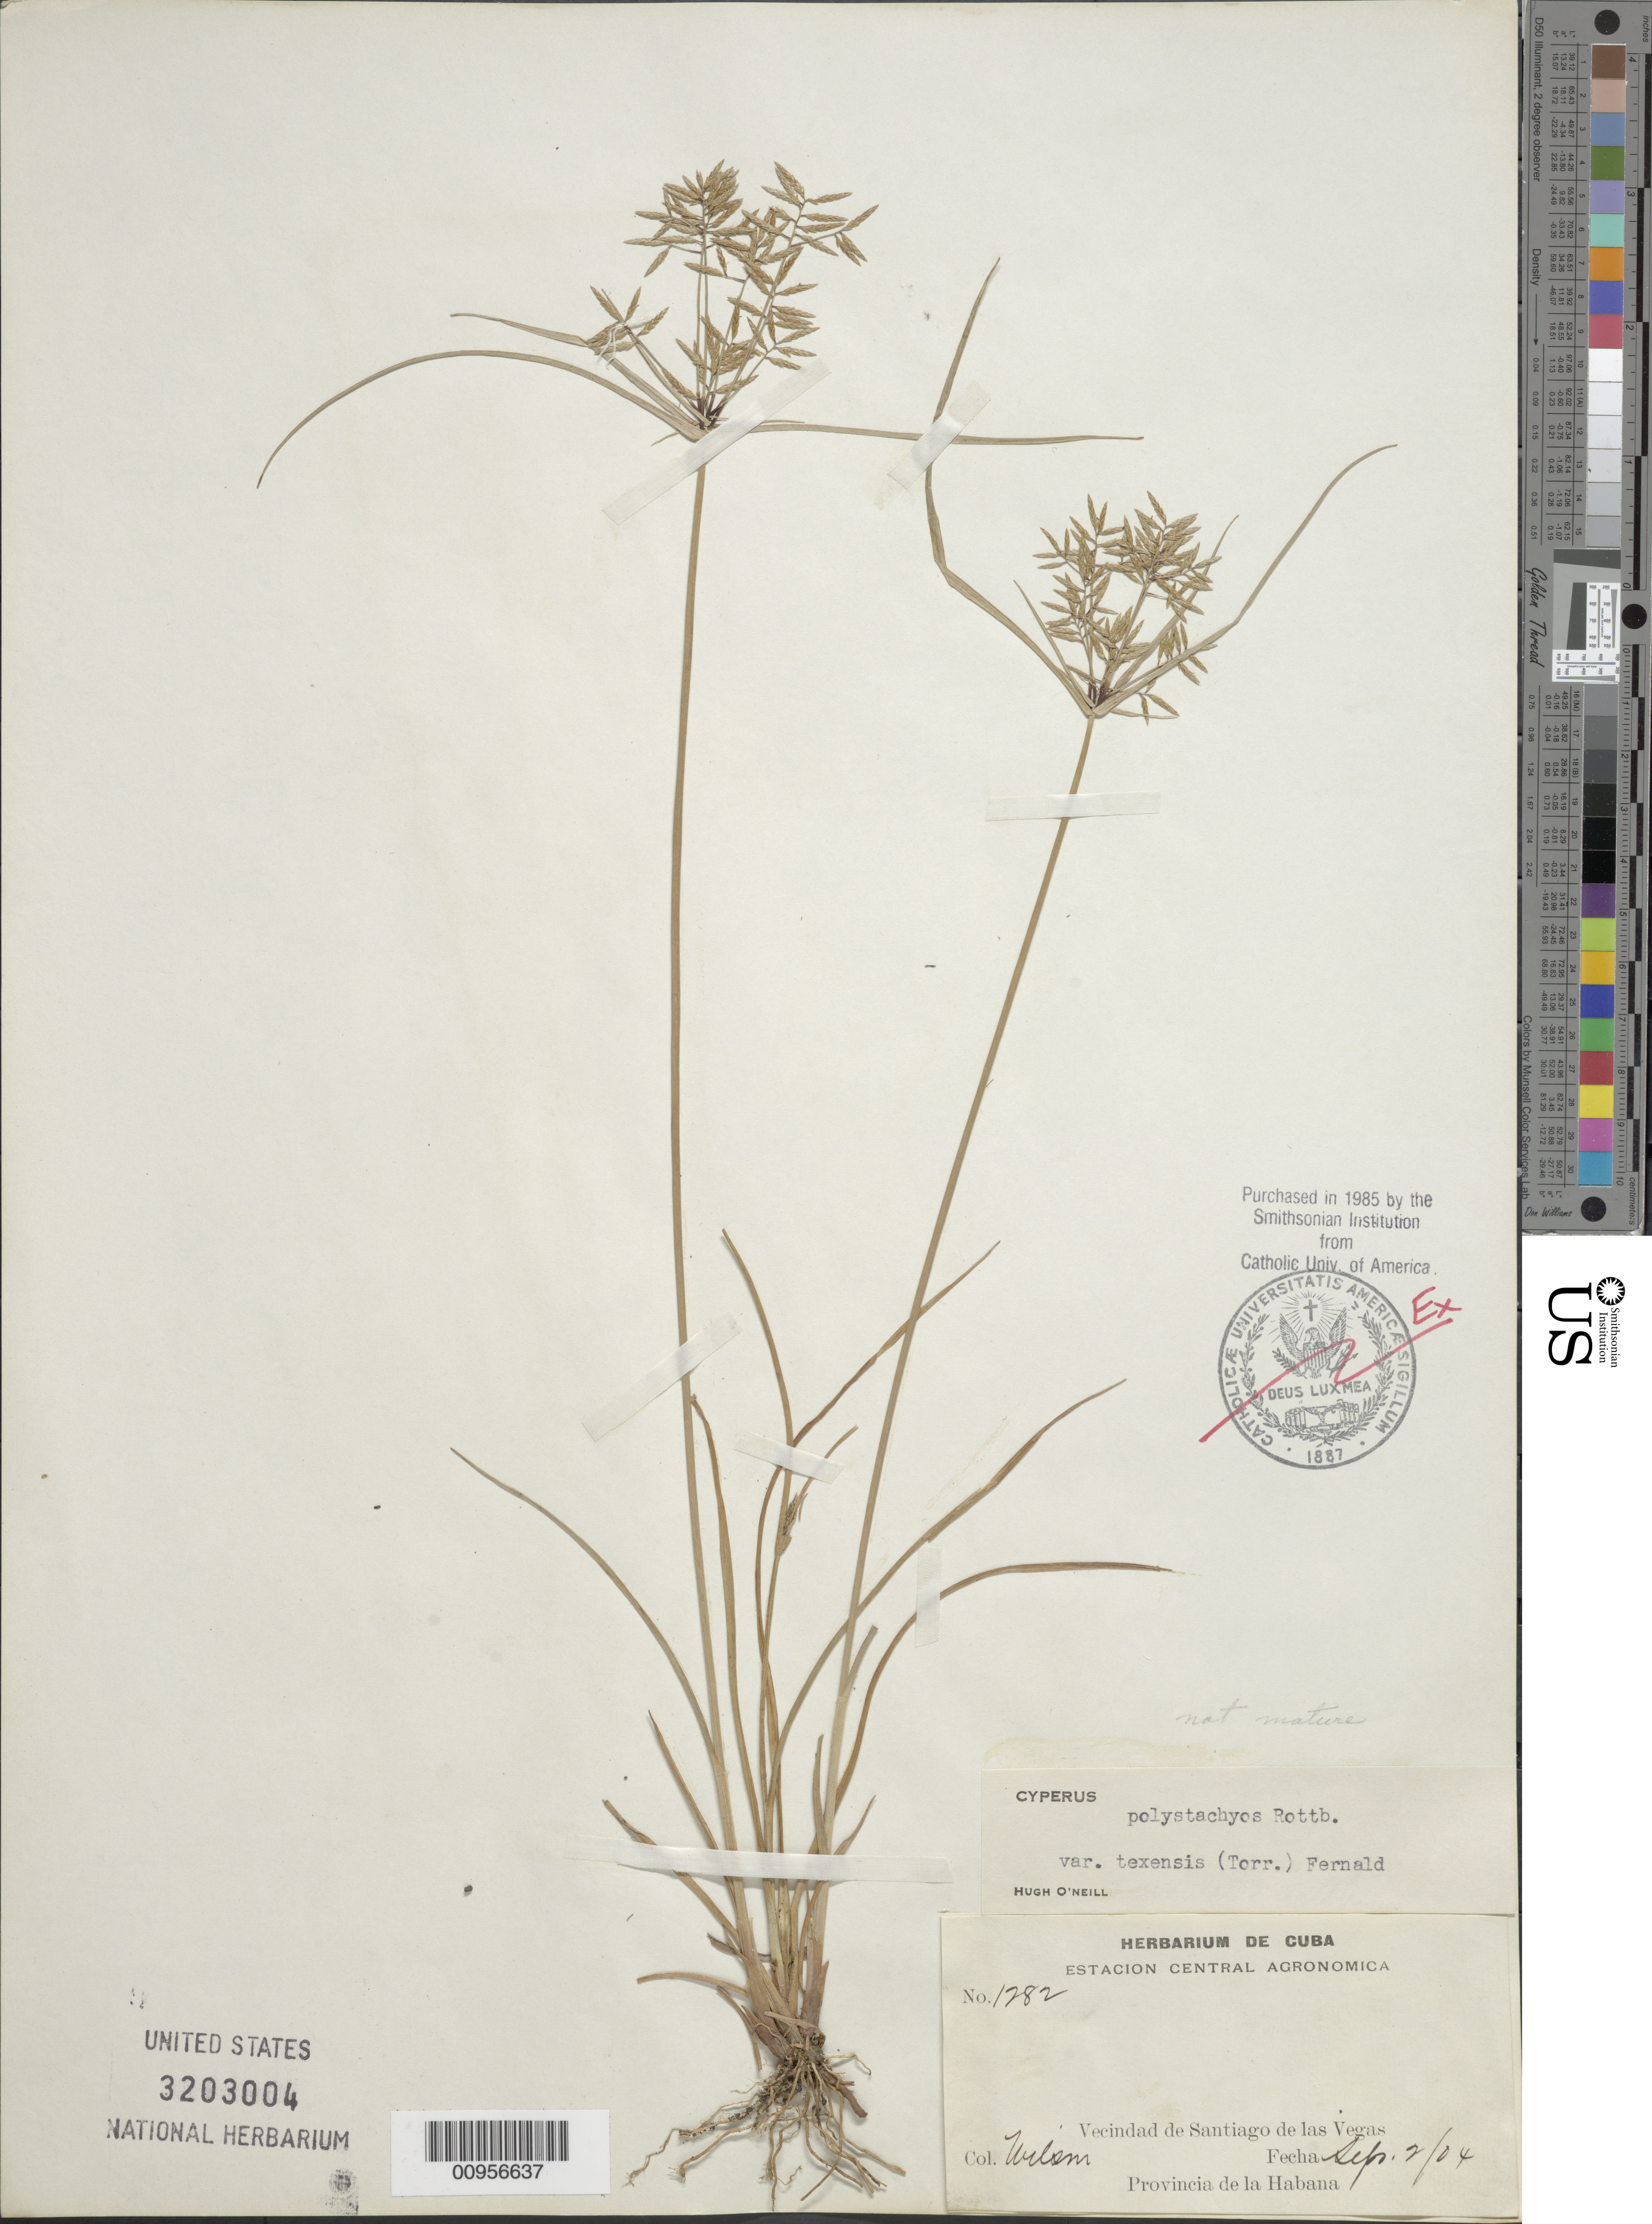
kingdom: Plantae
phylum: Tracheophyta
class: Liliopsida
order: Poales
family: Cyperaceae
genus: Cyperus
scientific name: Cyperus polystachyos var. texensis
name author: (Torr.) Fernald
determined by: Strong, M. T., (US), Smithsonian Institution - National Museum of Natural History (UNITED STATES)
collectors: -- Wilson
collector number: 1282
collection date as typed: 02 Sep 1904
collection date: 1904-09-02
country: Cuba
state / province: La Habana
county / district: Municipio Boyeros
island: Cuba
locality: Santiago de las Vegas (vecindad de)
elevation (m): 97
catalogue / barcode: US 3203004